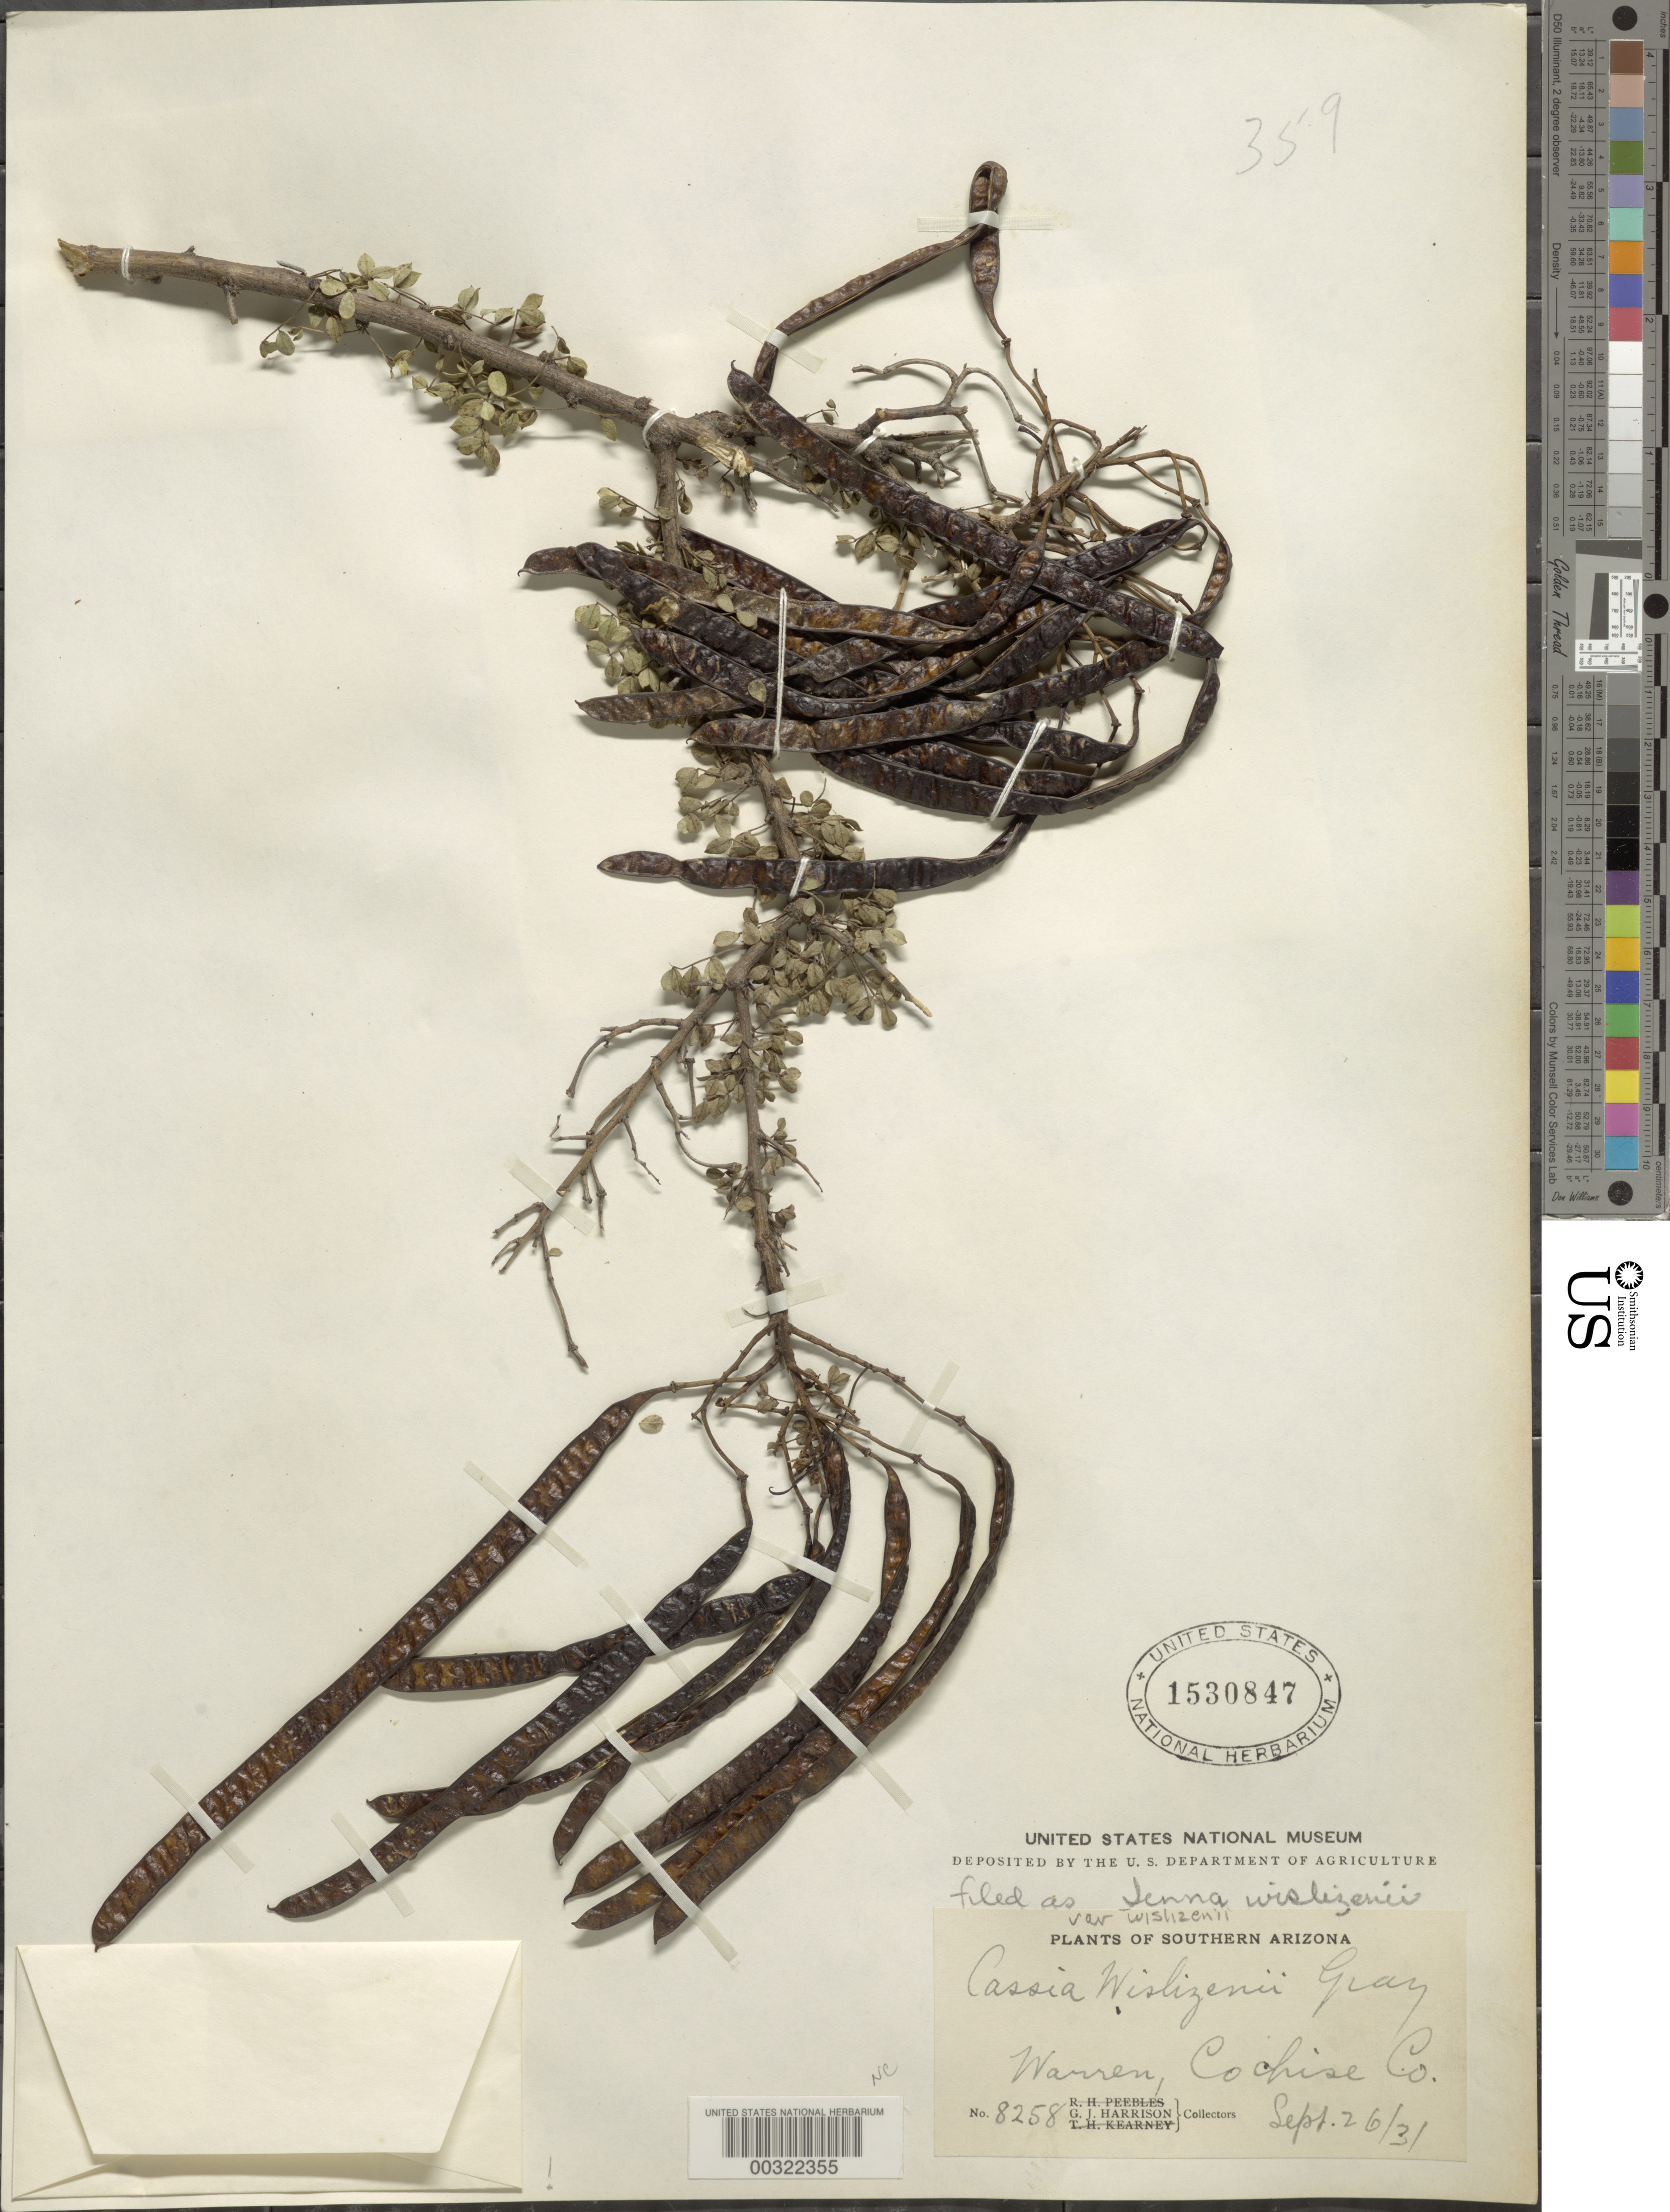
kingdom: Plantae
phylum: Tracheophyta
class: Magnoliopsida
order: Fabales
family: Fabaceae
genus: Senna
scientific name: Senna wislizeni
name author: (A. Gray) H.S. Irwin & Barneby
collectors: G. J. Harrison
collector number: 8258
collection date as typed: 26 Sep 1931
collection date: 1931-09-26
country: United States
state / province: Arizona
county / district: Cochise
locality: Warren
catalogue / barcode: US 1530847